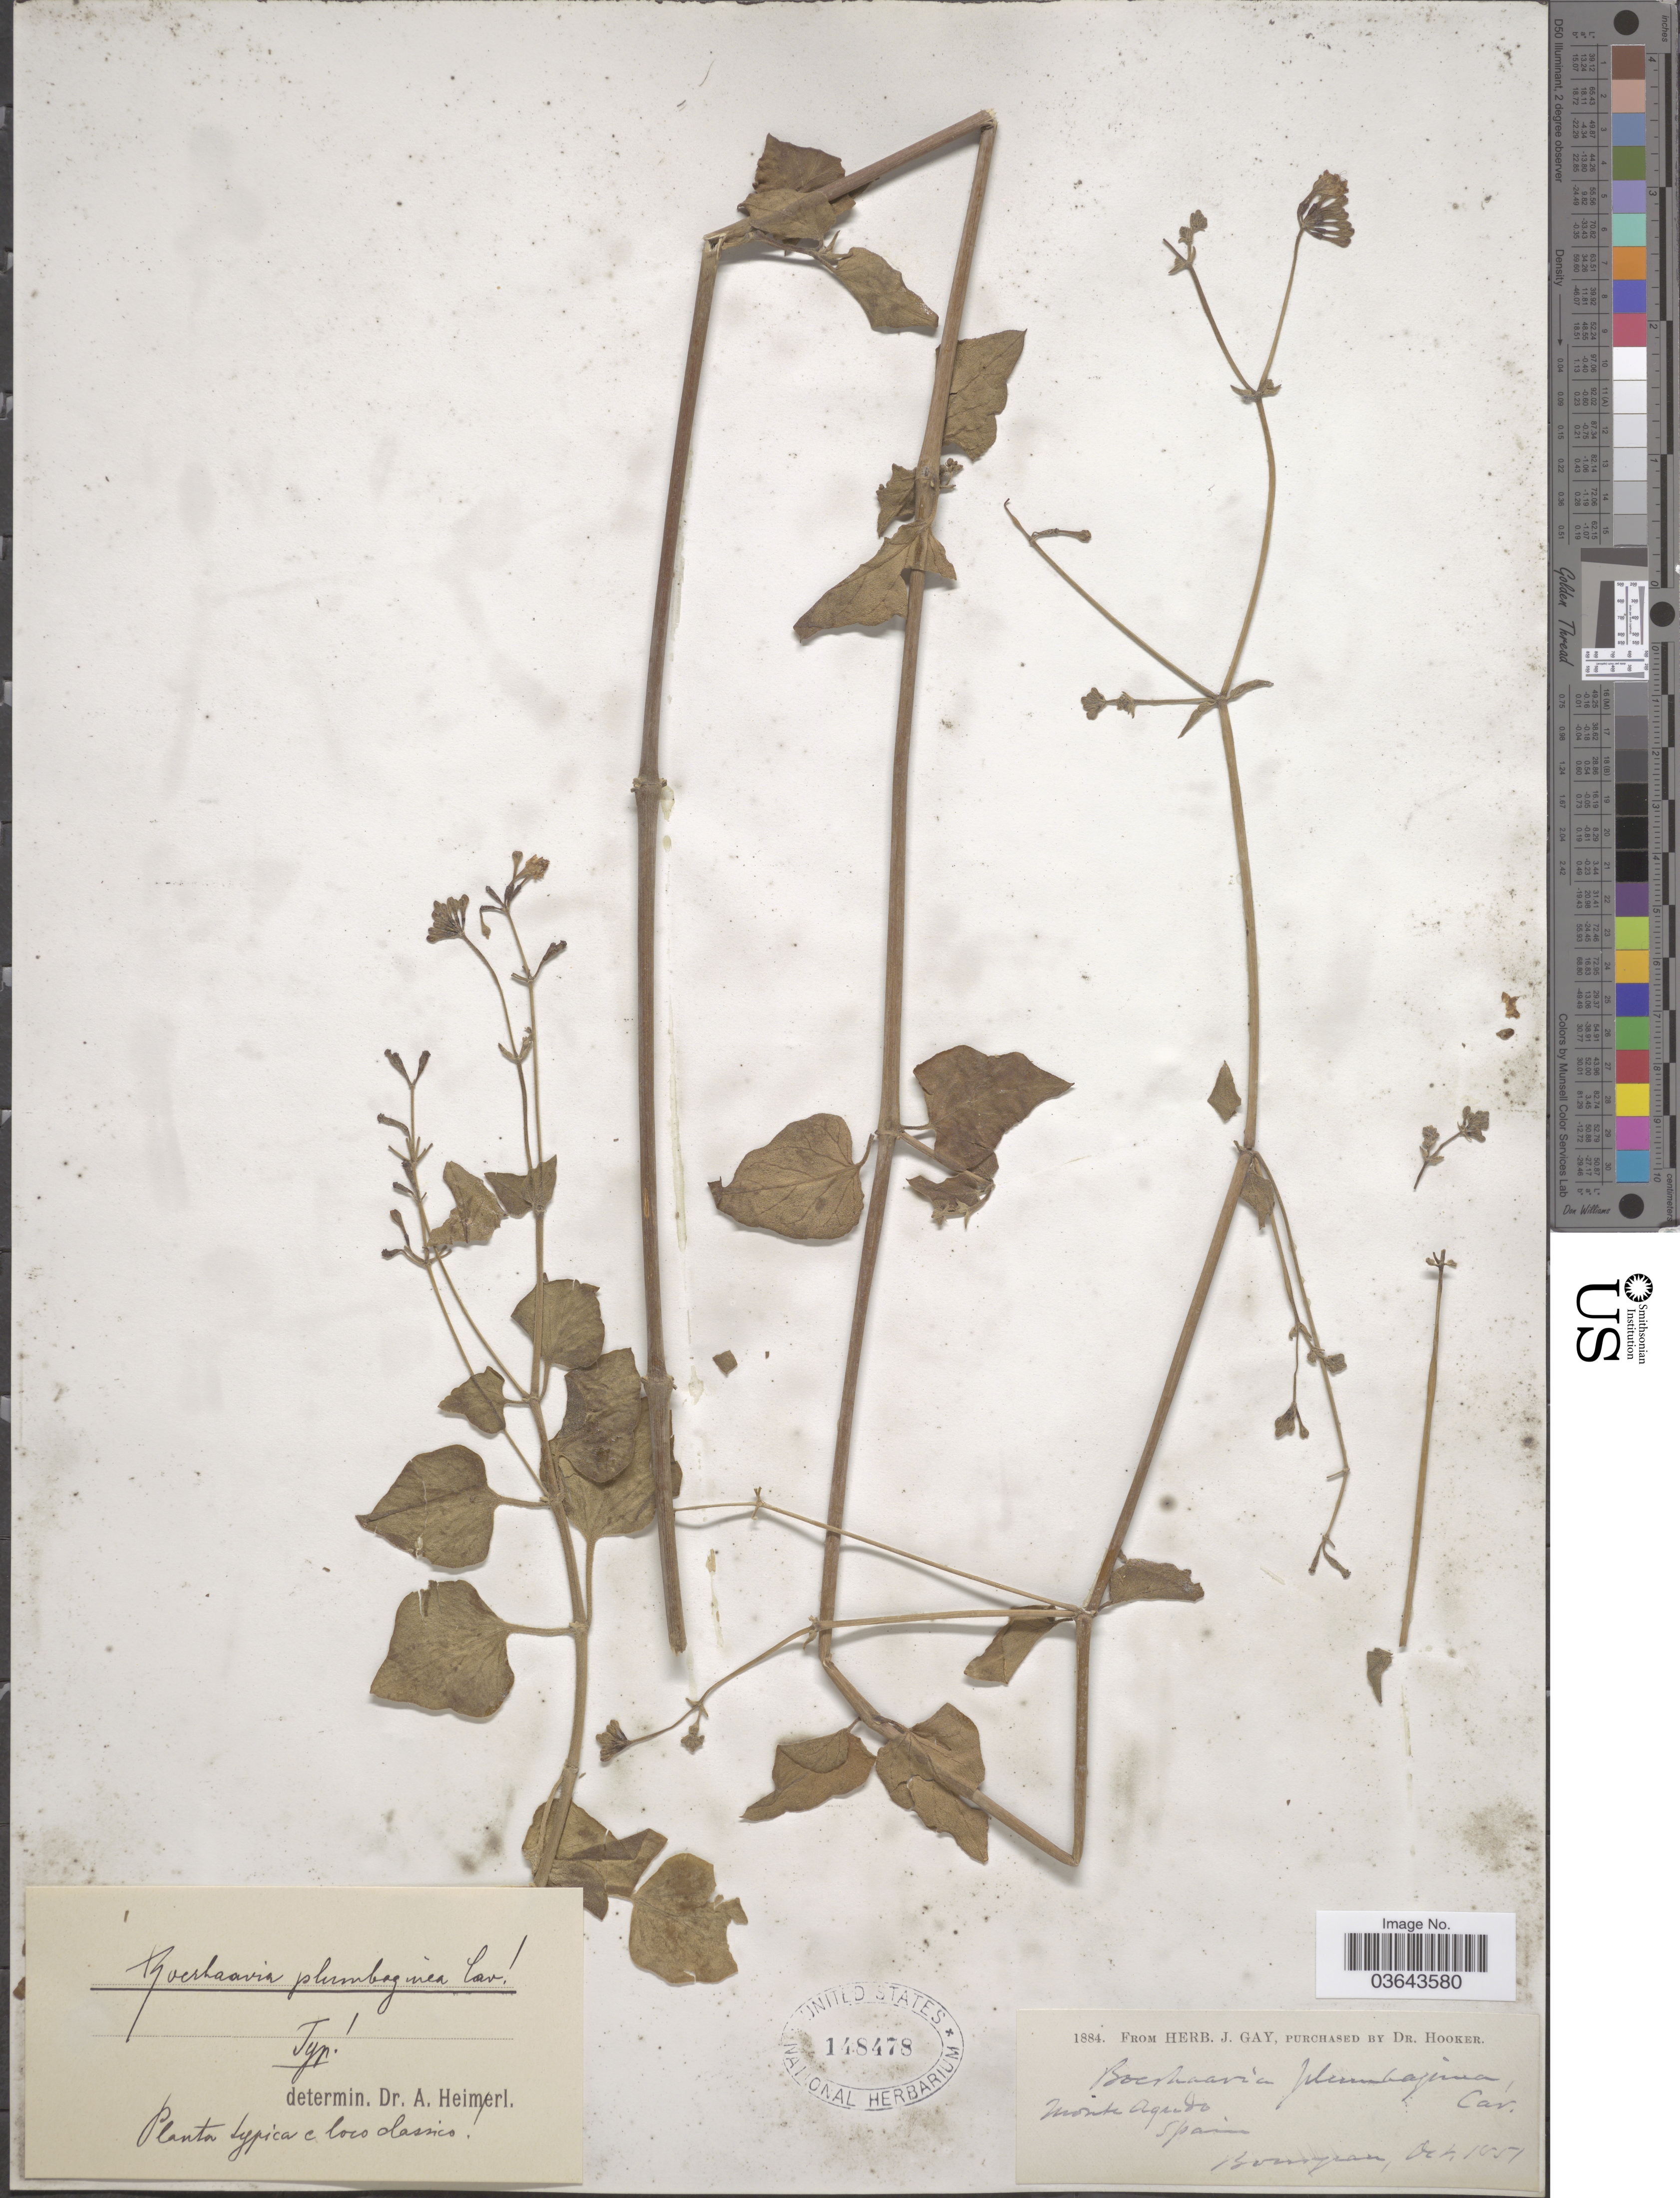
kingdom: Plantae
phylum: Tracheophyta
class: Magnoliopsida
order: Caryophyllales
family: Nyctaginaceae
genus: Boerhavia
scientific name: Boerhavia chinensis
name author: Druce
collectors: -. Bourgeau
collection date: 1851-10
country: Spain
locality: Monte Agudo.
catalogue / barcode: US 148478